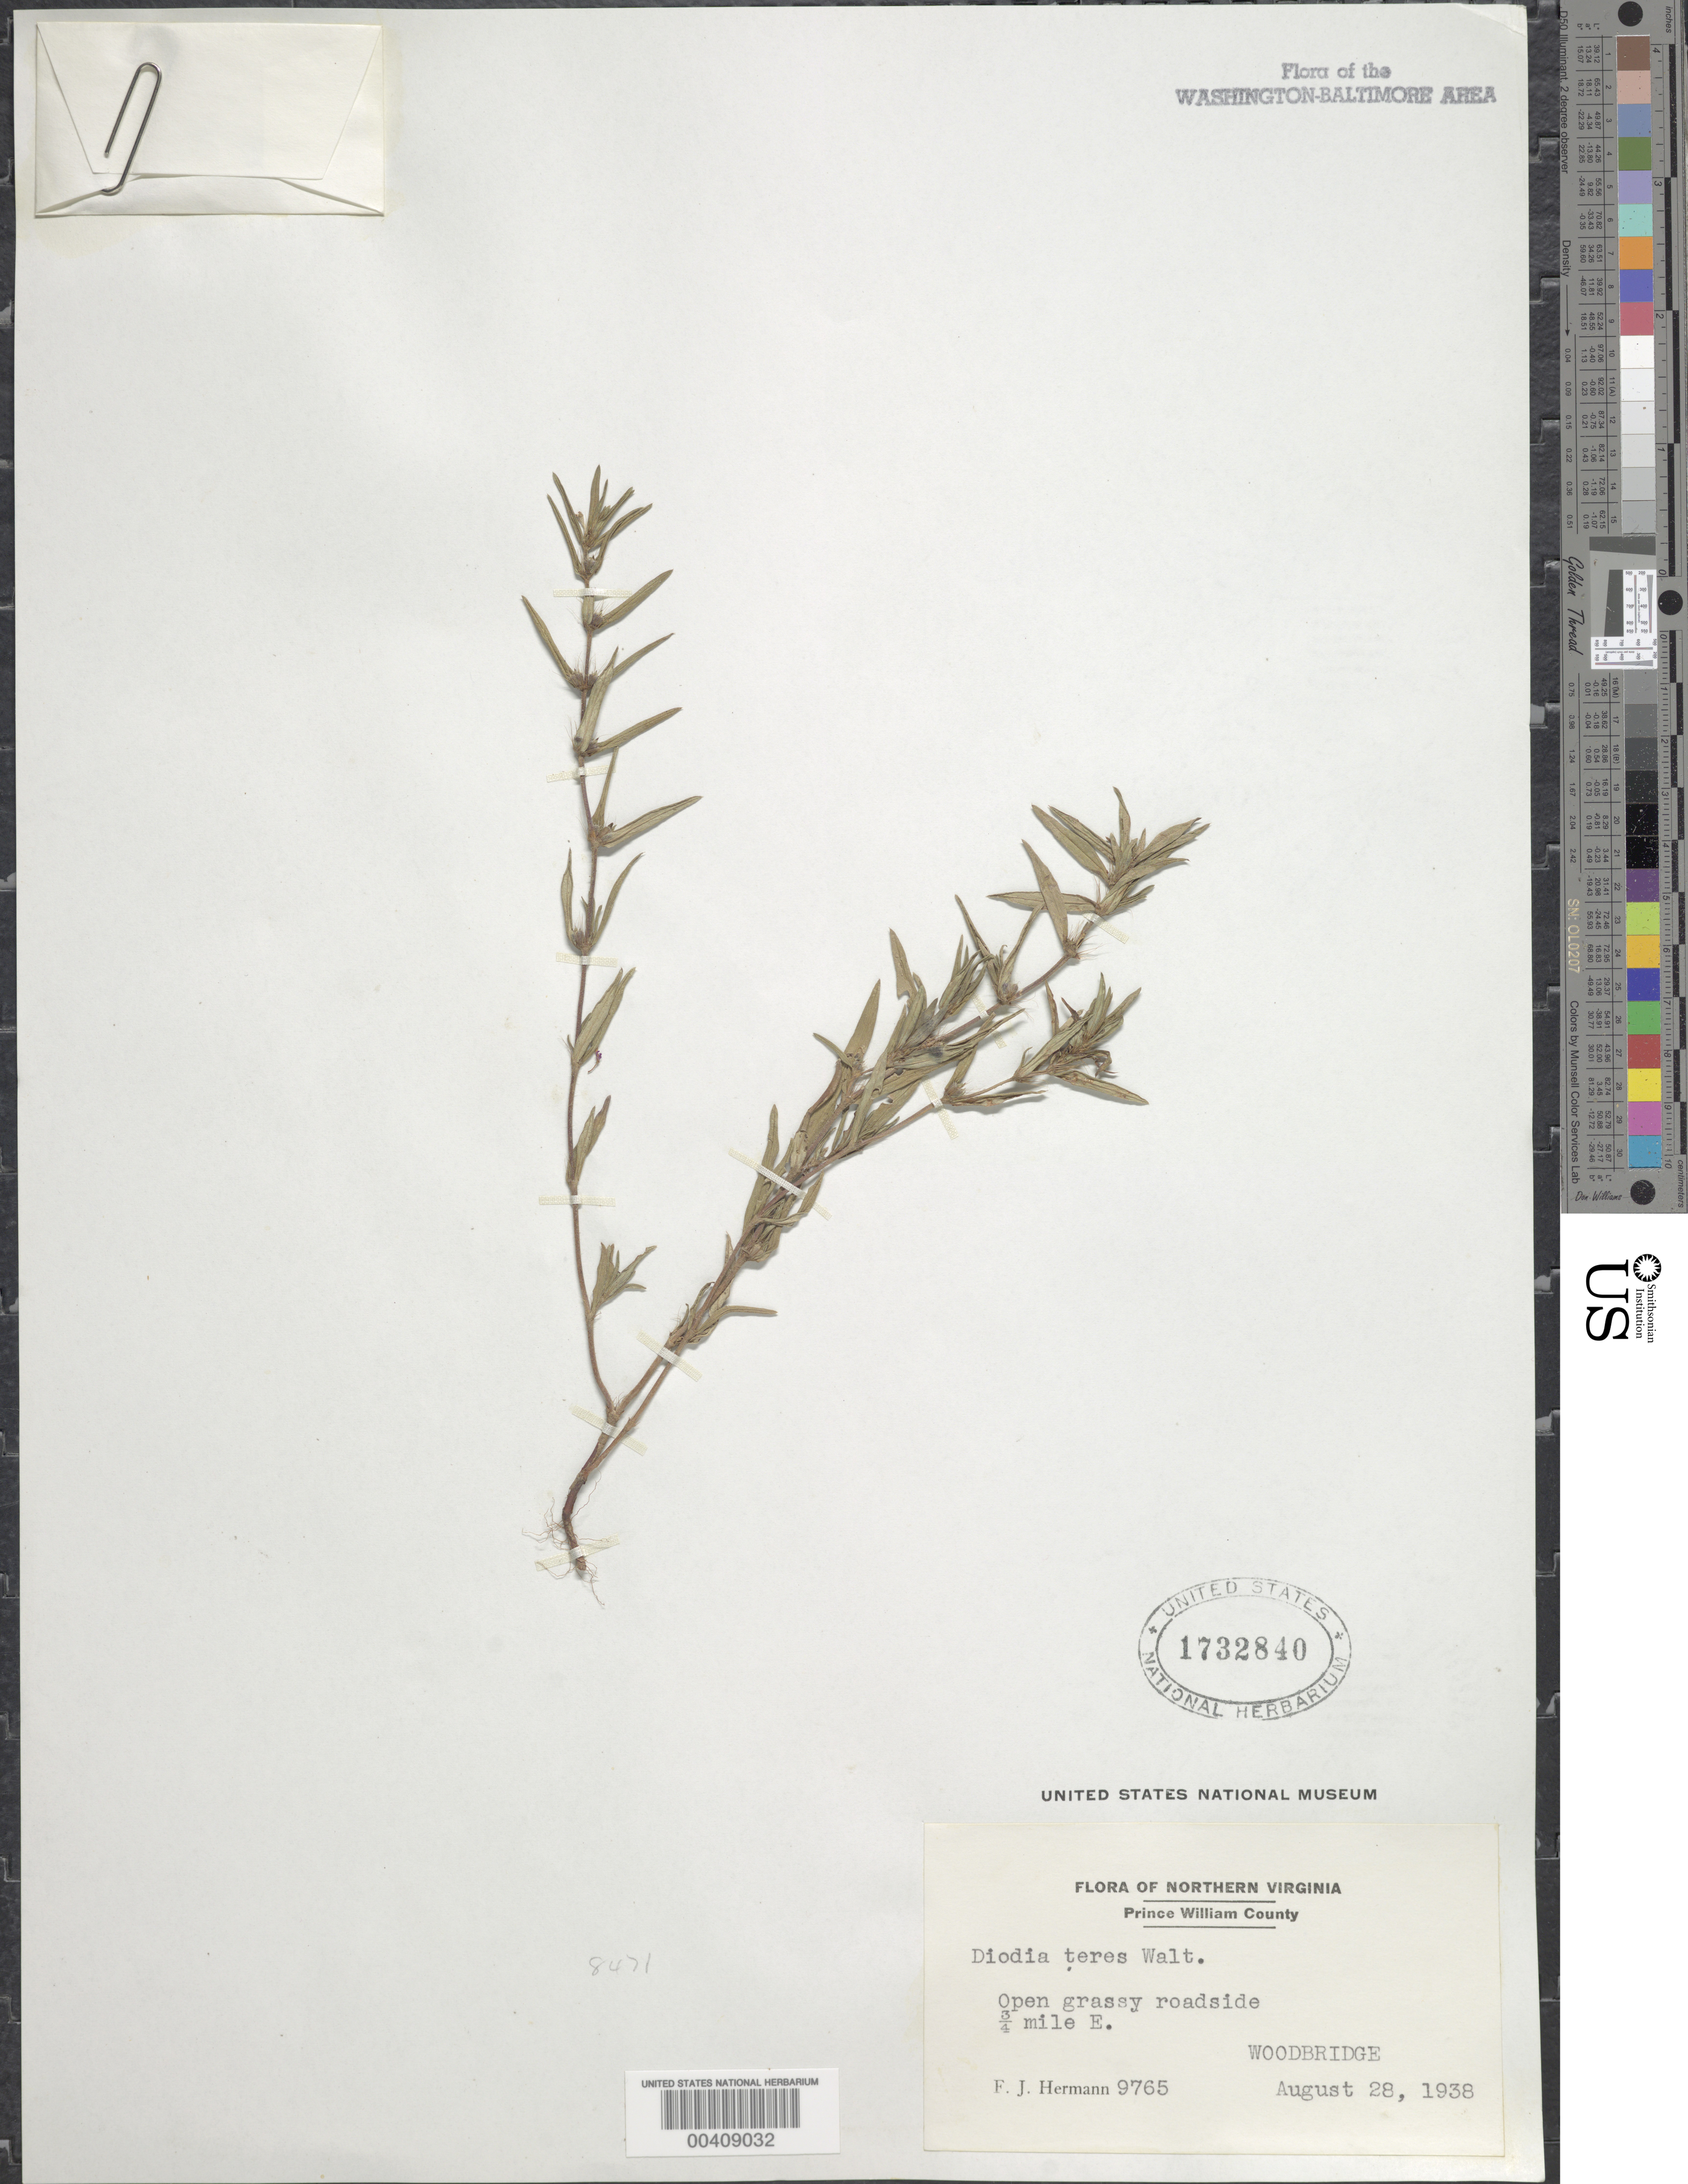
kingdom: Plantae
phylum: Tracheophyta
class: Magnoliopsida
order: Gentianales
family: Rubiaceae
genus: Diodia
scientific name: Diodia teres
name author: Walter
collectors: F. J. Hermann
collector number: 9765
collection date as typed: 28 Aug 1938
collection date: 1938-08-28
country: United States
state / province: Virginia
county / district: Prince William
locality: Woodbridge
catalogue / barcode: US 1732840